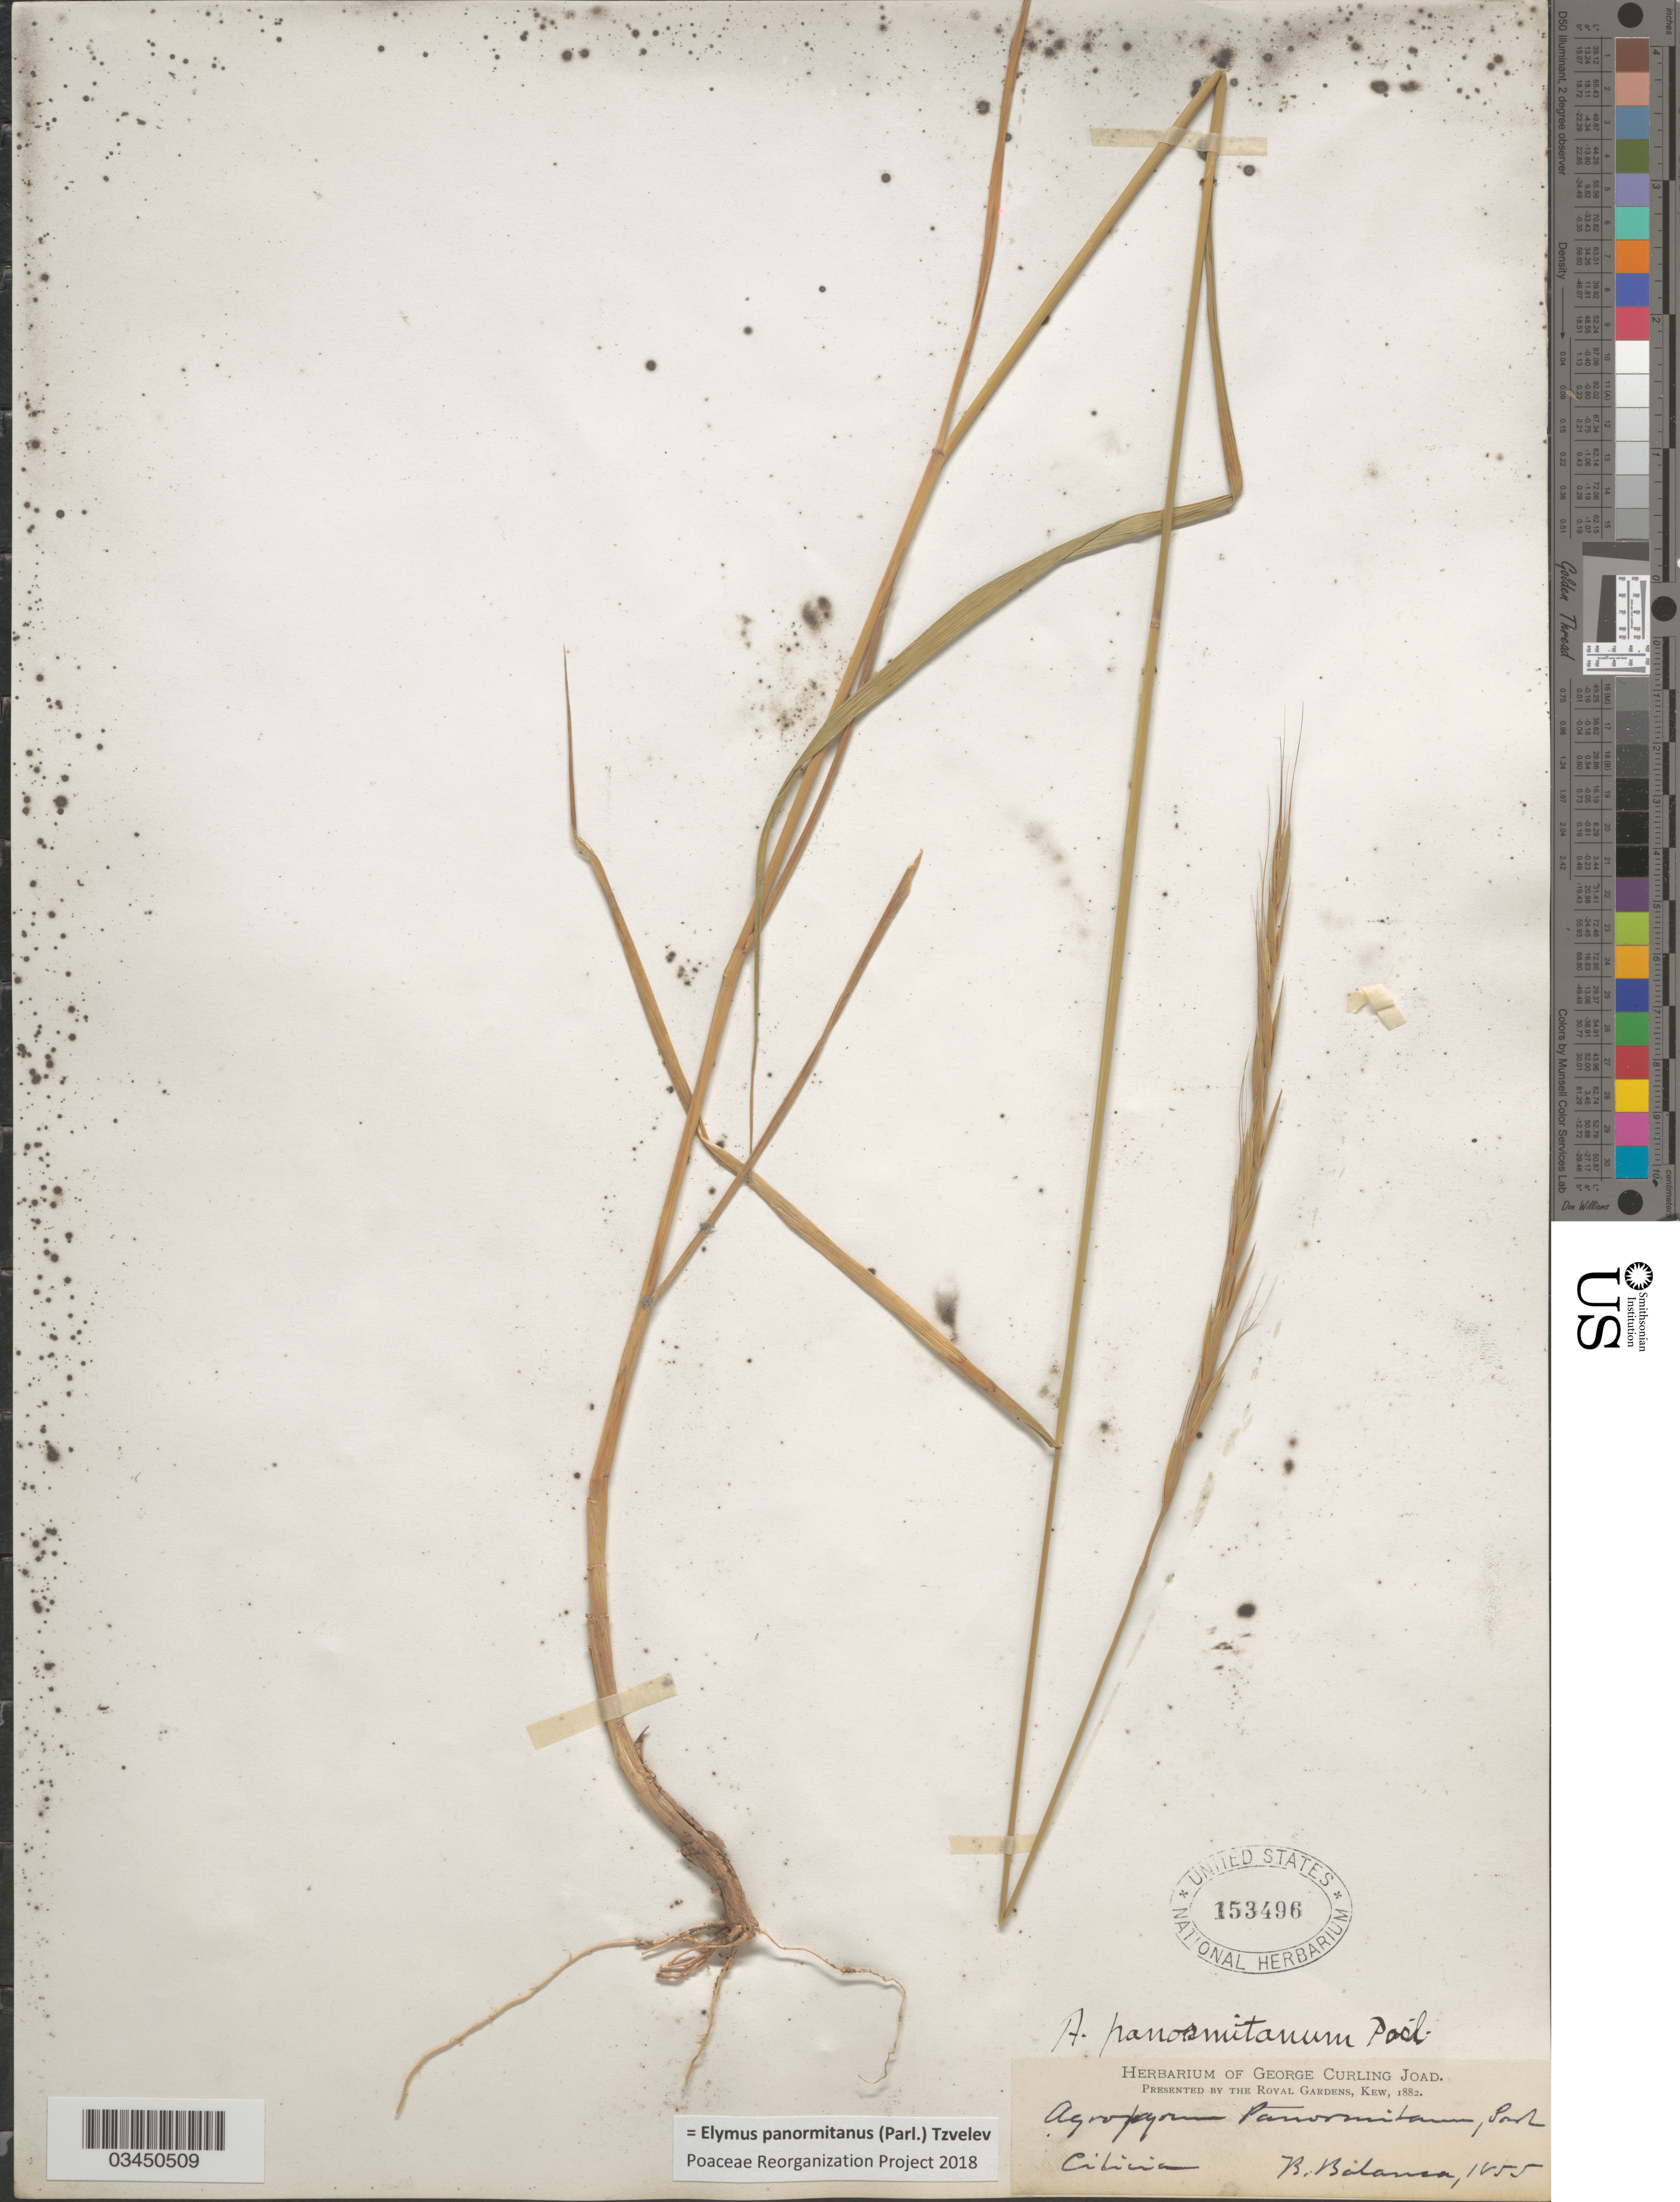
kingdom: Plantae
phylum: Tracheophyta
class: Liliopsida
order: Poales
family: Poaceae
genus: Elymus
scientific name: Elymus panormitanus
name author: (Parl.) Tzvelev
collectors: B. Balansa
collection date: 1855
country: Turkey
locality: Cilicia.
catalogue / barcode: US 153496